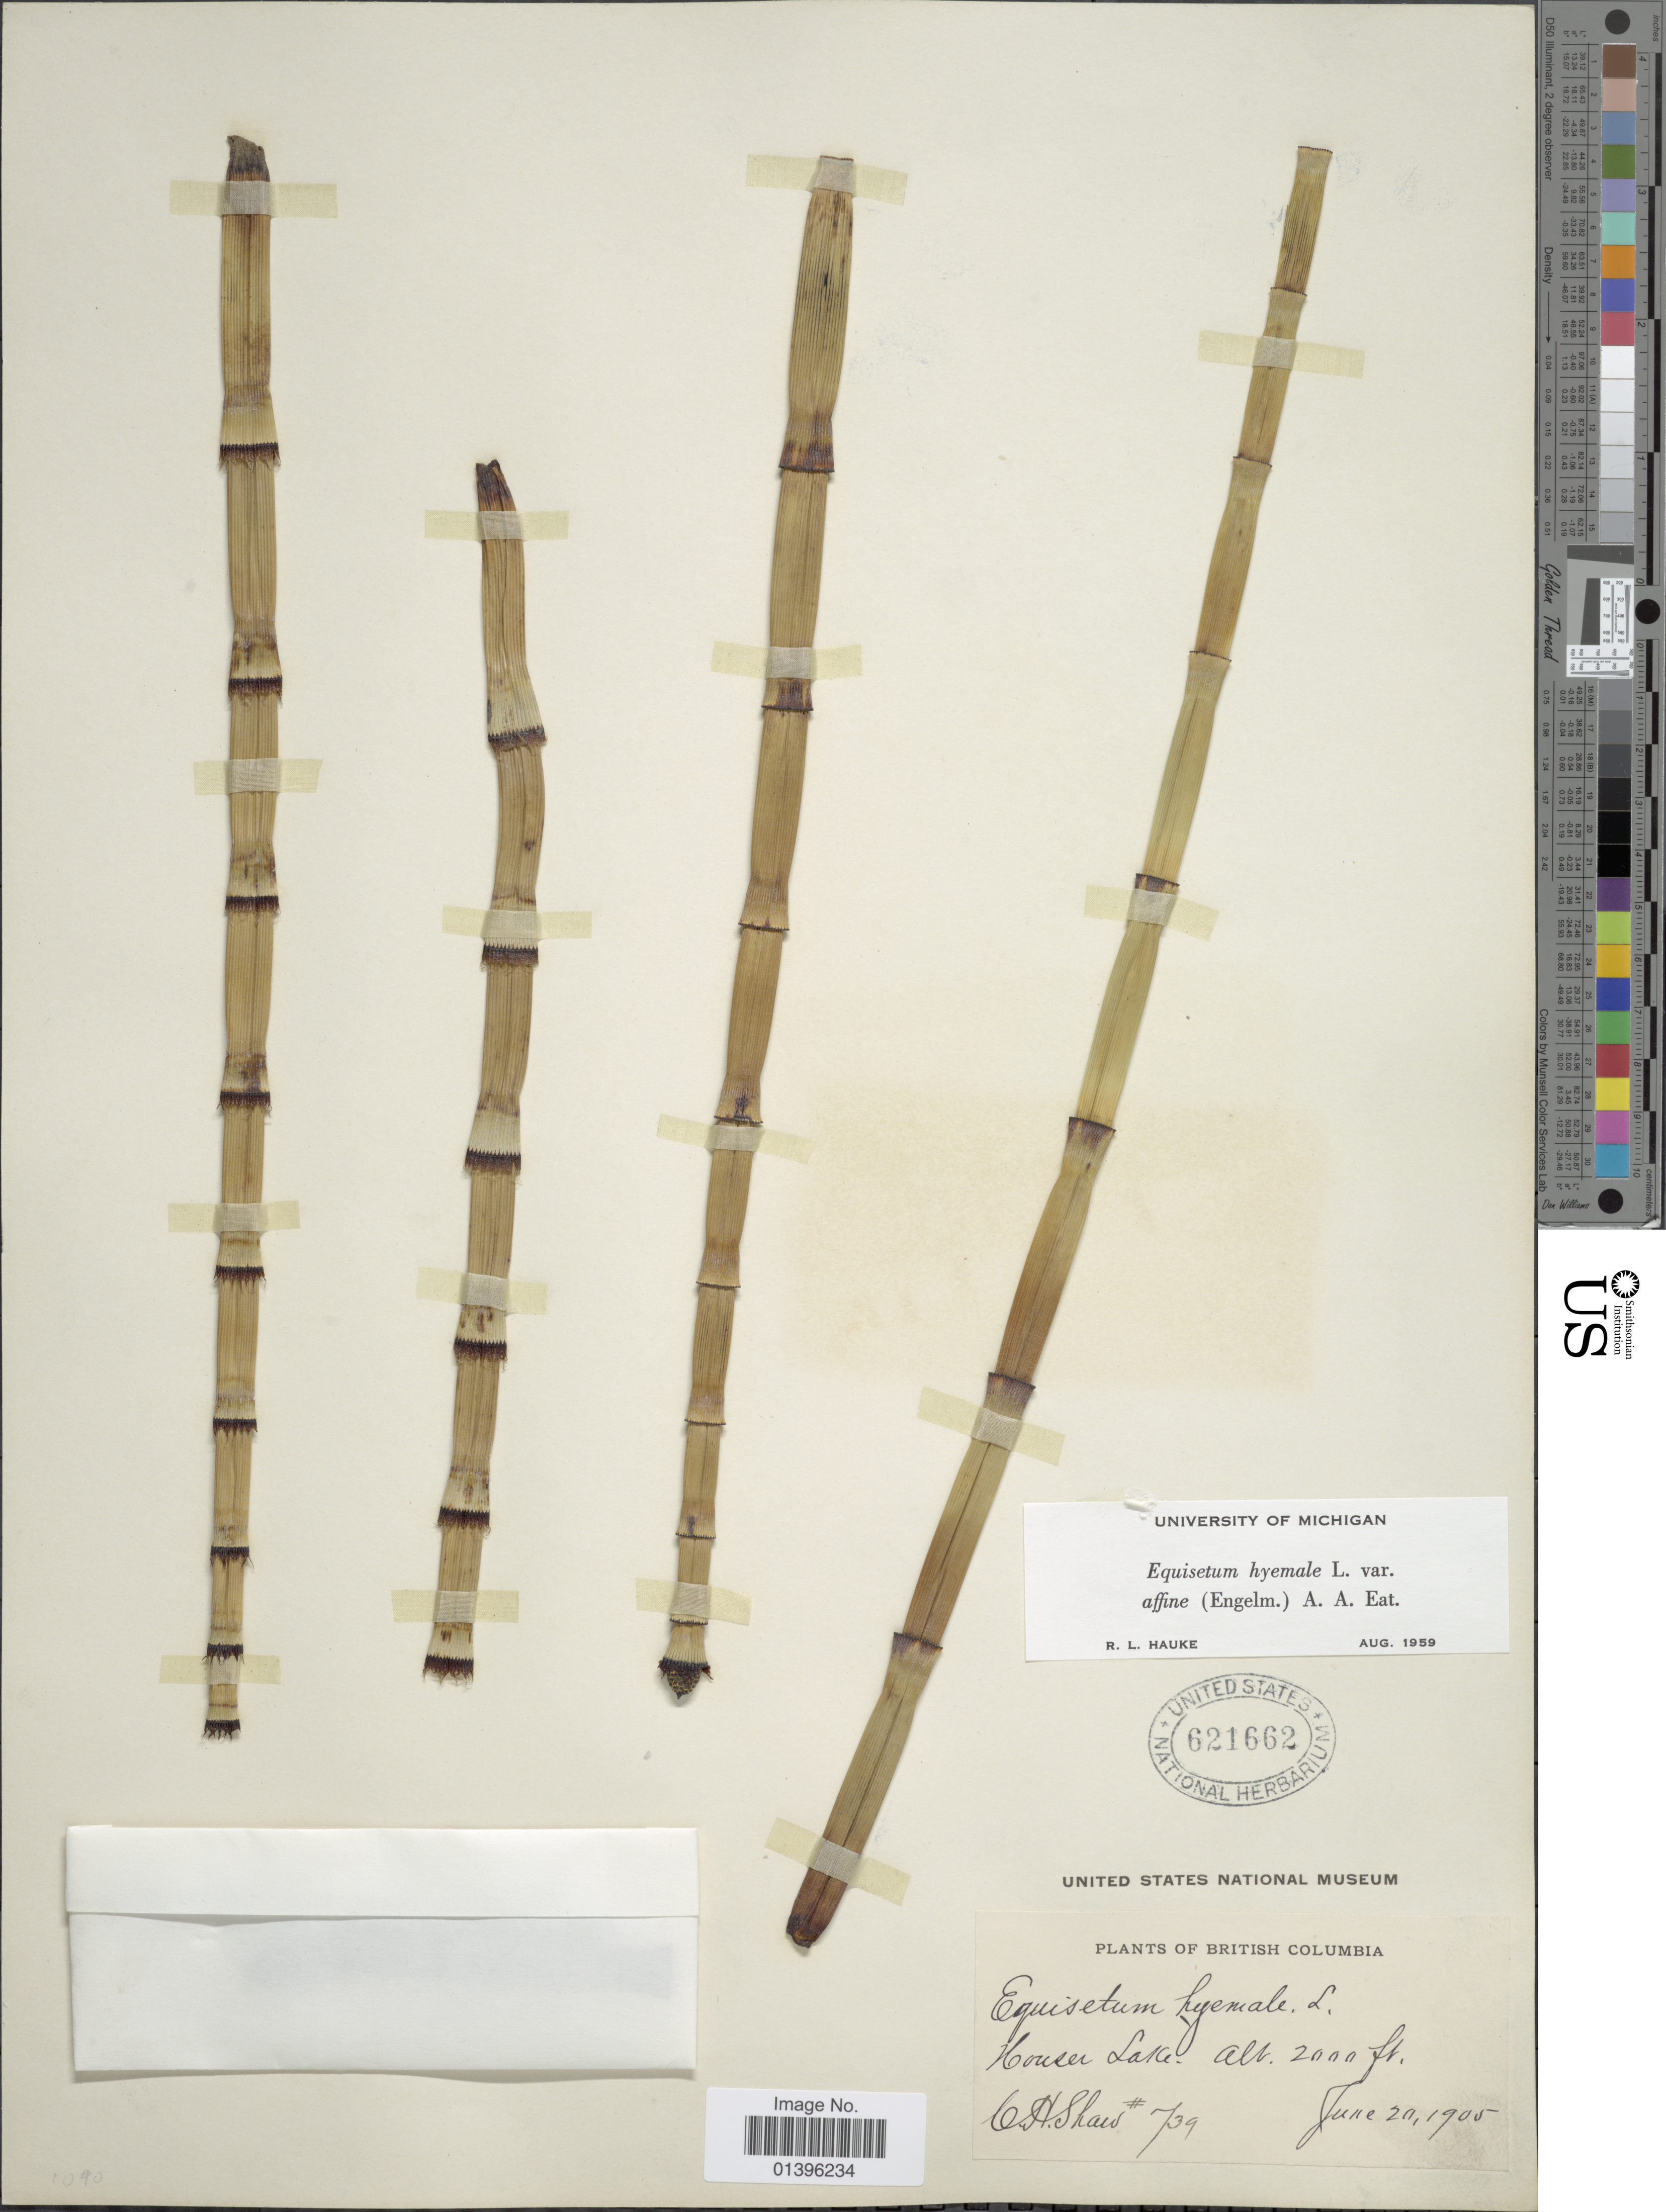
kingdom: Plantae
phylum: Tracheophyta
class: Polypodiopsida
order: Equisetales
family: Equisetaceae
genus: Equisetum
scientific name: Equisetum hyemale var. affine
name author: (Engelm.) A.A. Eaton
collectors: C. H. Shaw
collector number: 739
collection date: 1905-06-20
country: Canada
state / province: British Columbia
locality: Houser Lake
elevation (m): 610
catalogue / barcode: US 621662